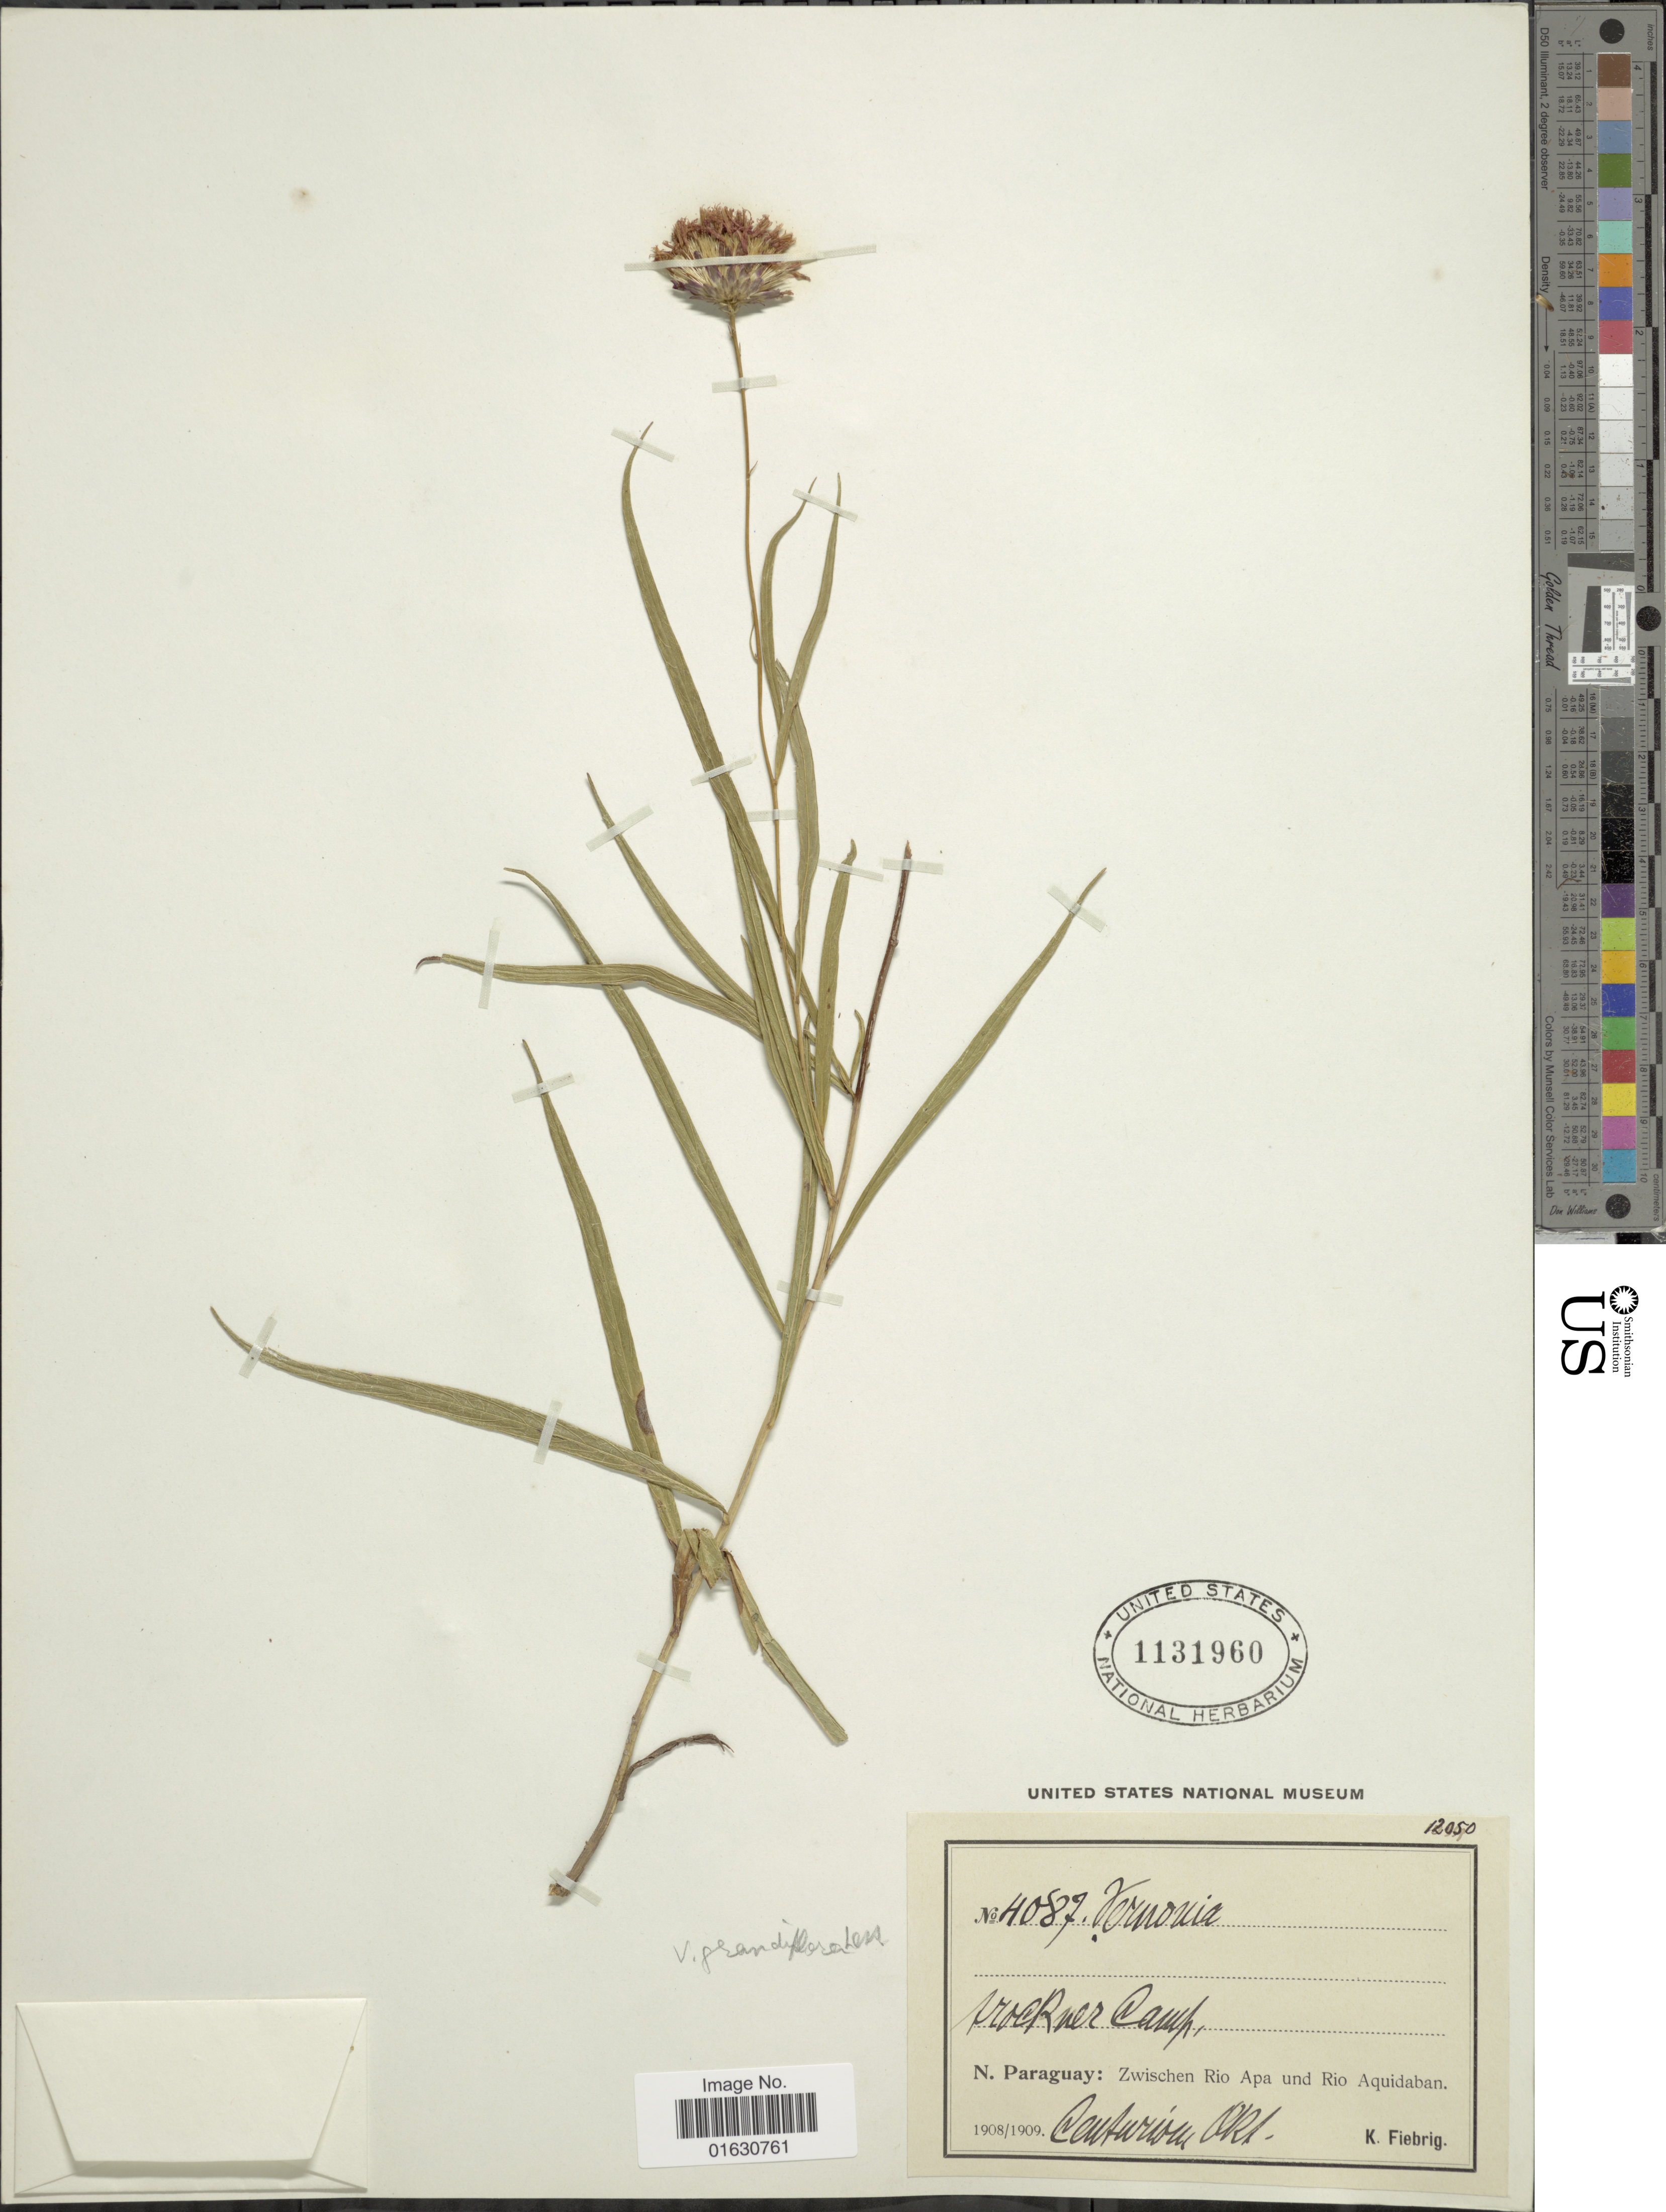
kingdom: Plantae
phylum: Tracheophyta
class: Magnoliopsida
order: Asterales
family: Asteraceae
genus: Lessingianthus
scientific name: Lessingianthus grandiflorus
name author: (Less.) H. Rob.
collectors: K. Fiebrig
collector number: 4087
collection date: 1908-10/1909-10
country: Paraguay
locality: N. Paraguay: Zwischen Rio Apa und Rio Aquidaban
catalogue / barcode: US 1131960